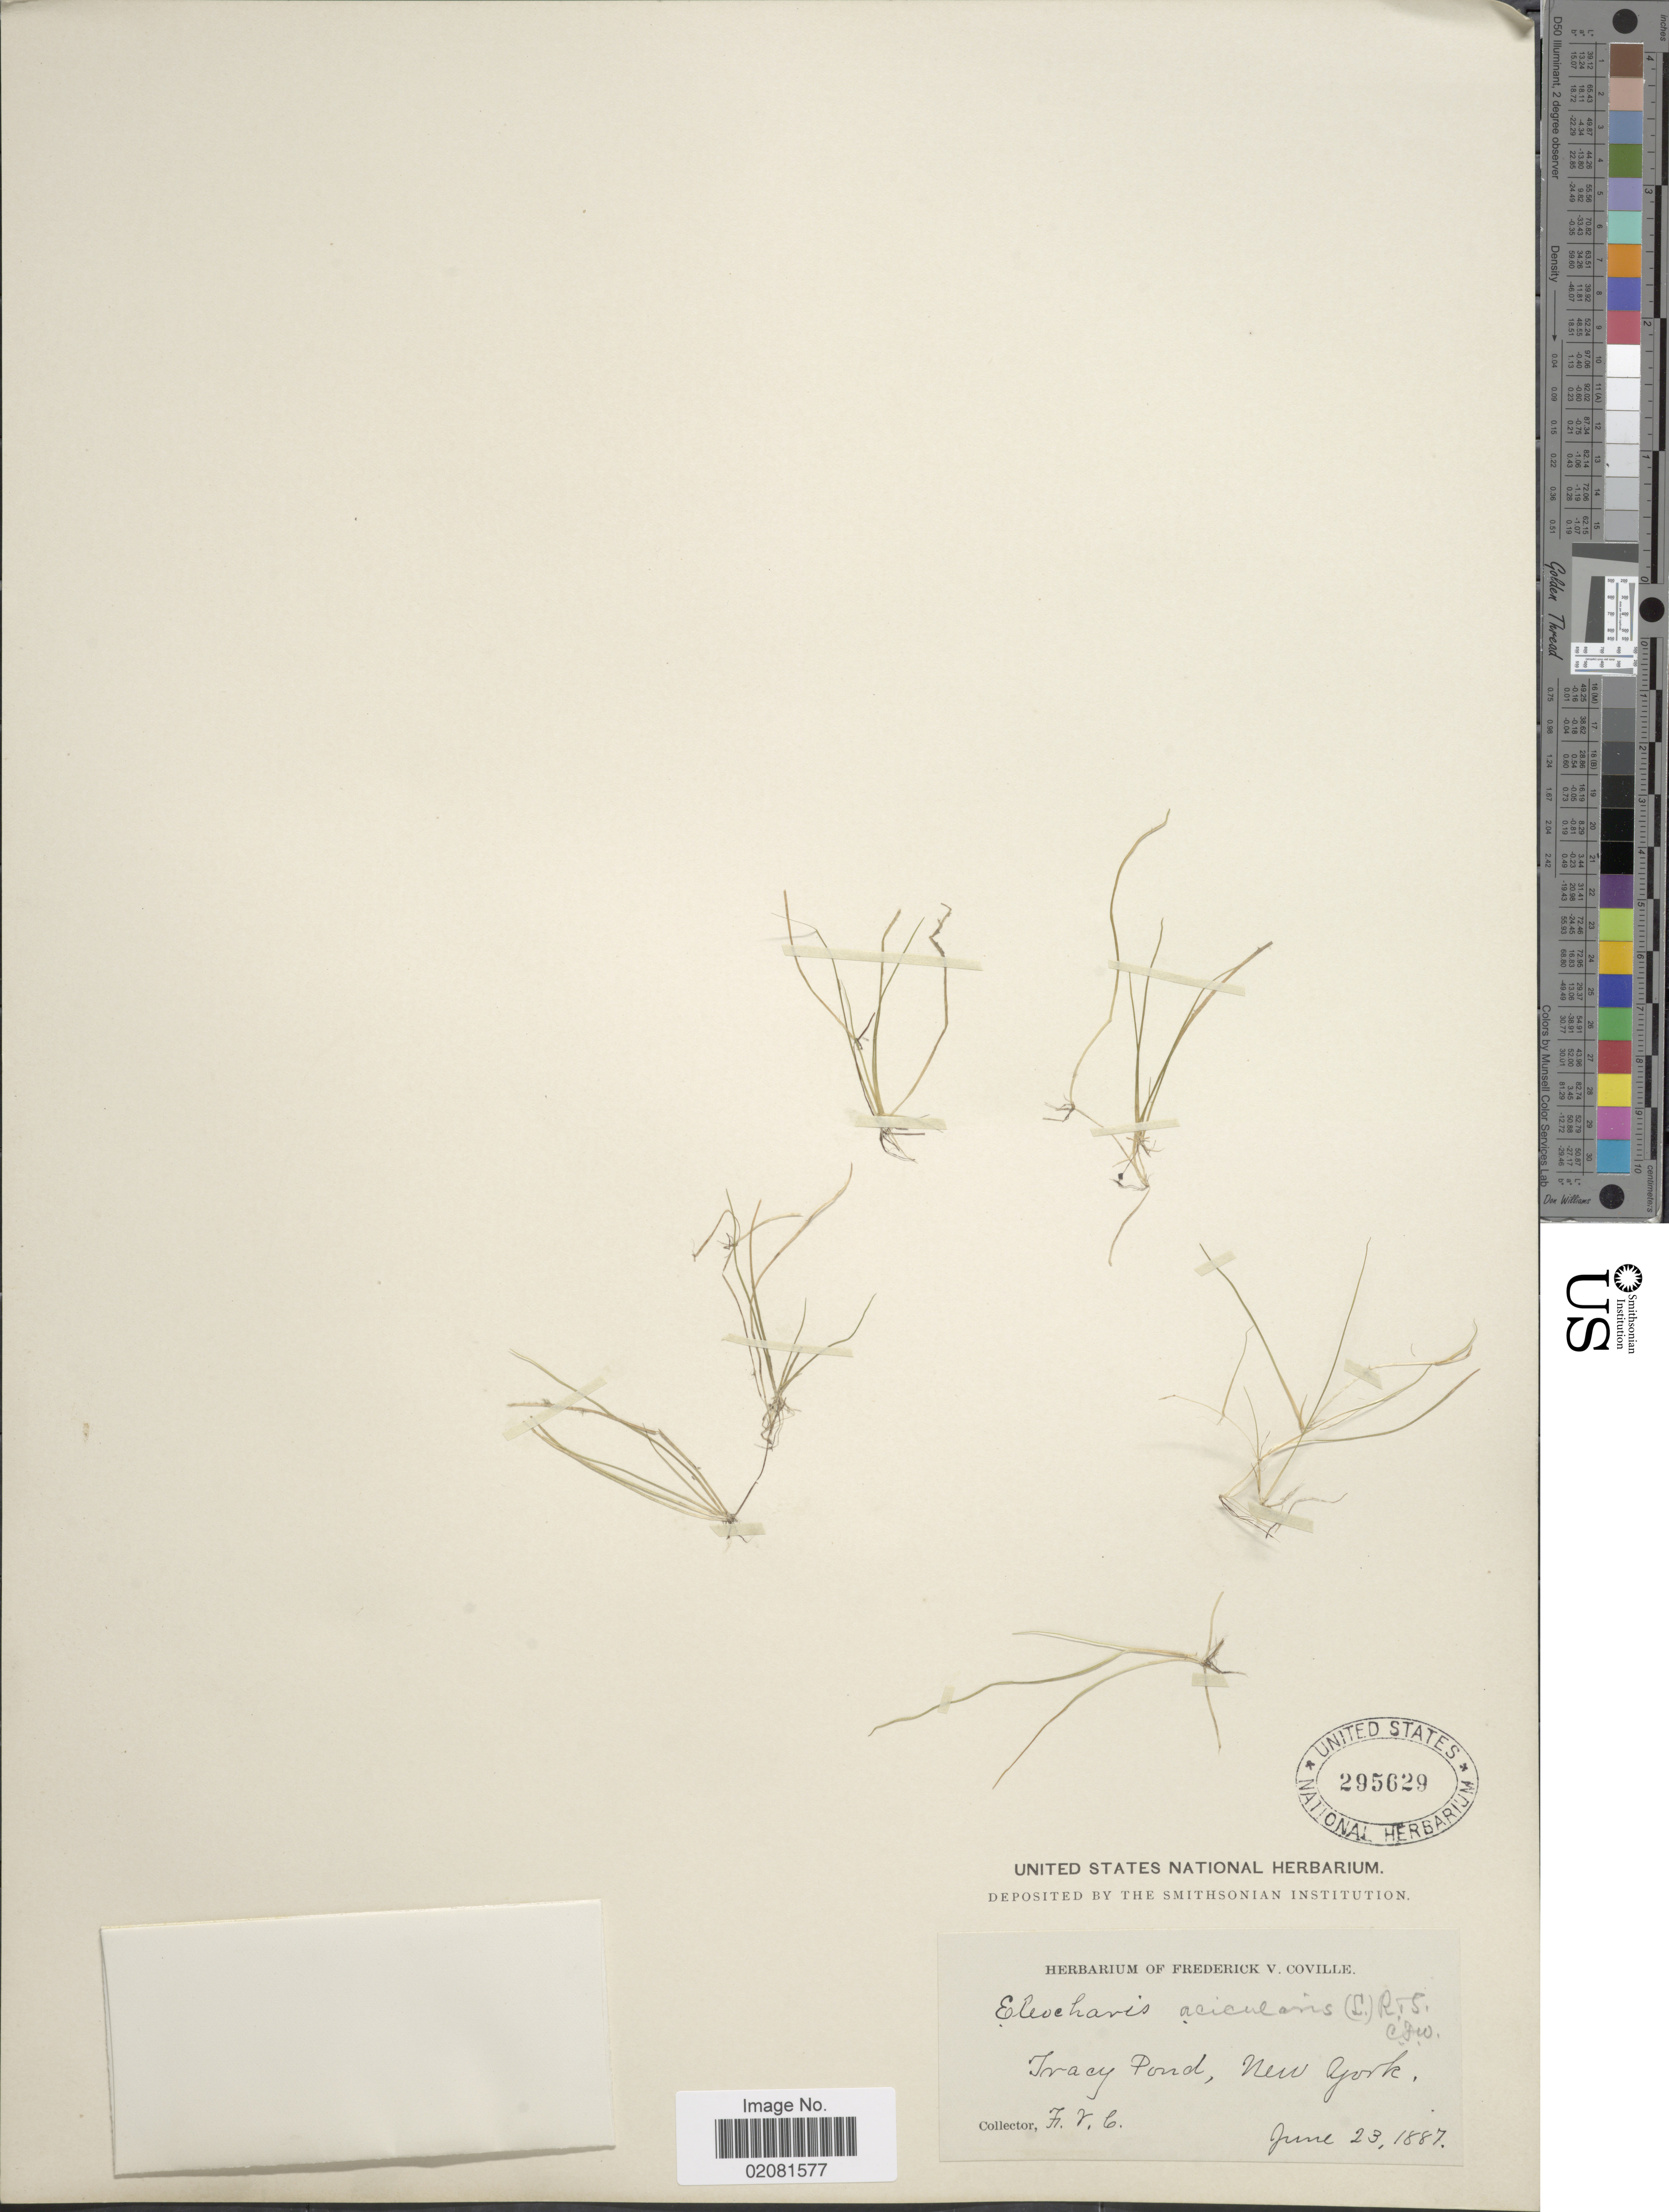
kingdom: Plantae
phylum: Tracheophyta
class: Liliopsida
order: Poales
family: Cyperaceae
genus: Eleocharis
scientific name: Eleocharis acicularis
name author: (L.) Roem. & Schult.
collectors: F. V. Coville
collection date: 1887-06-23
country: United States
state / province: New York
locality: Tracy Pond, New York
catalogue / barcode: US 295629